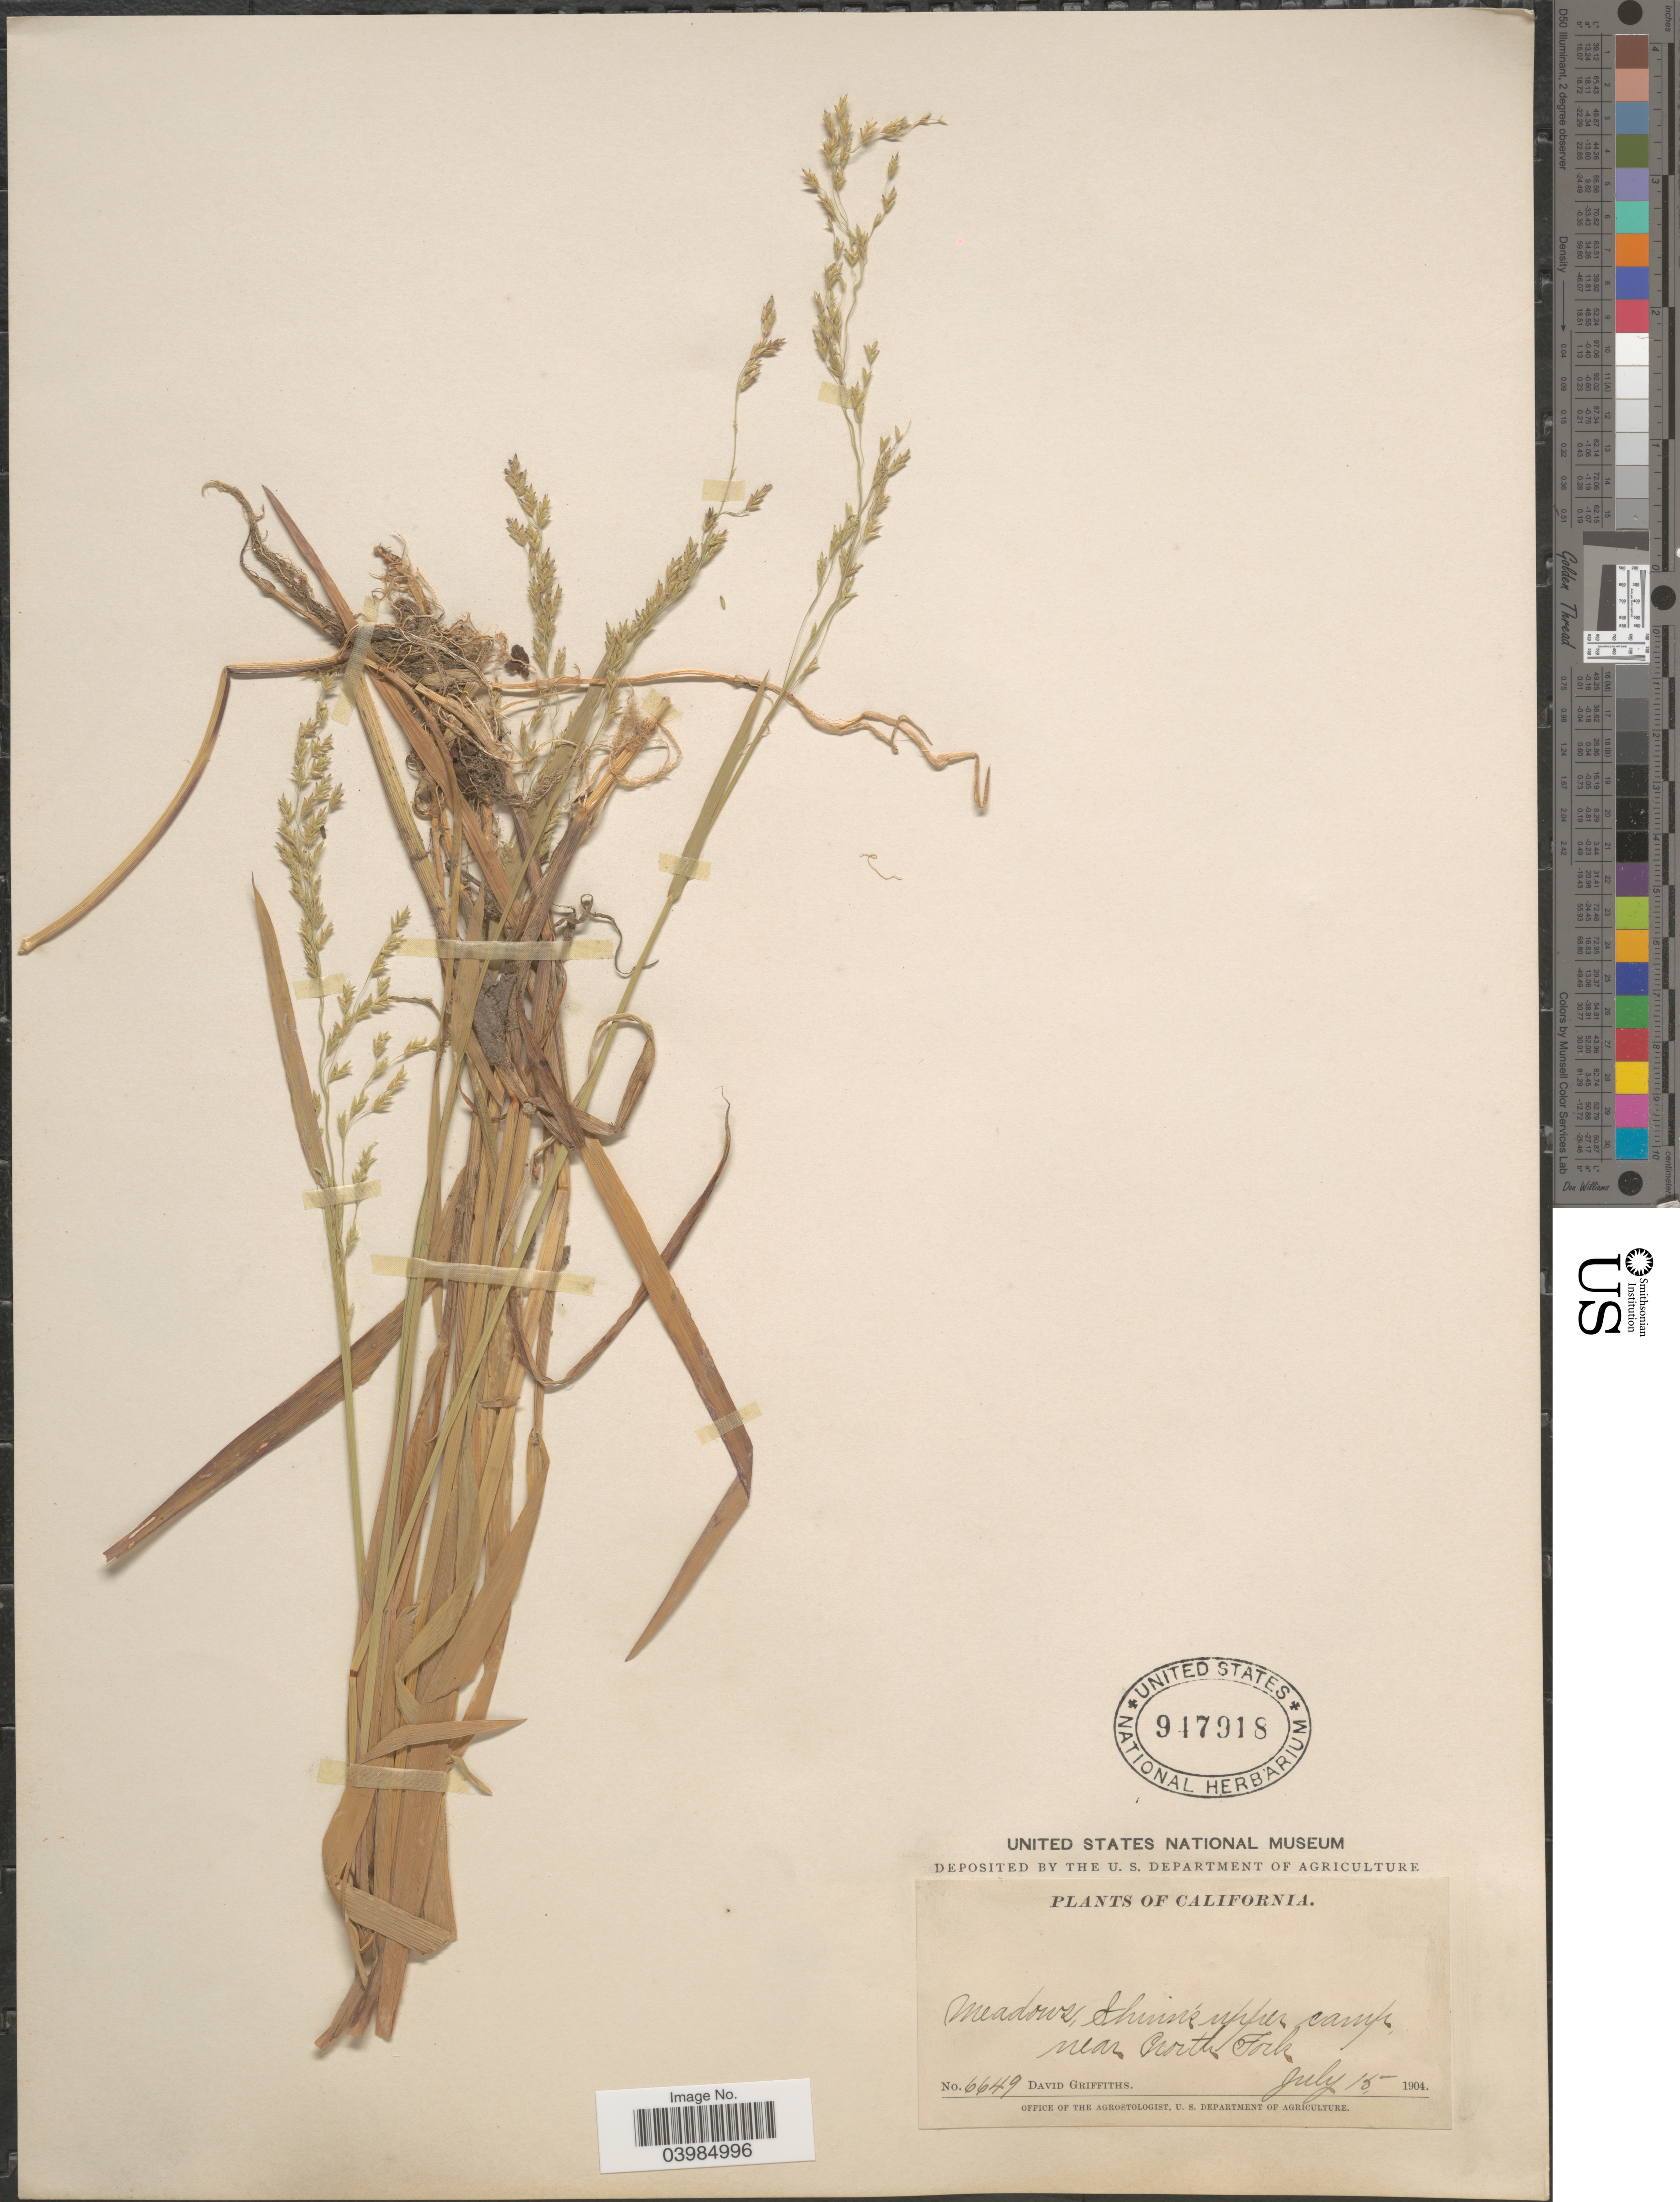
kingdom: Plantae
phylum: Tracheophyta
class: Liliopsida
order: Poales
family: Poaceae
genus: Glyceria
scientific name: Glyceria sp.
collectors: D. Griffiths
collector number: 6649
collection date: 1904-07-15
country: United States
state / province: California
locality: Shinn's upper camp, near North Fork.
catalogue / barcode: US 947918